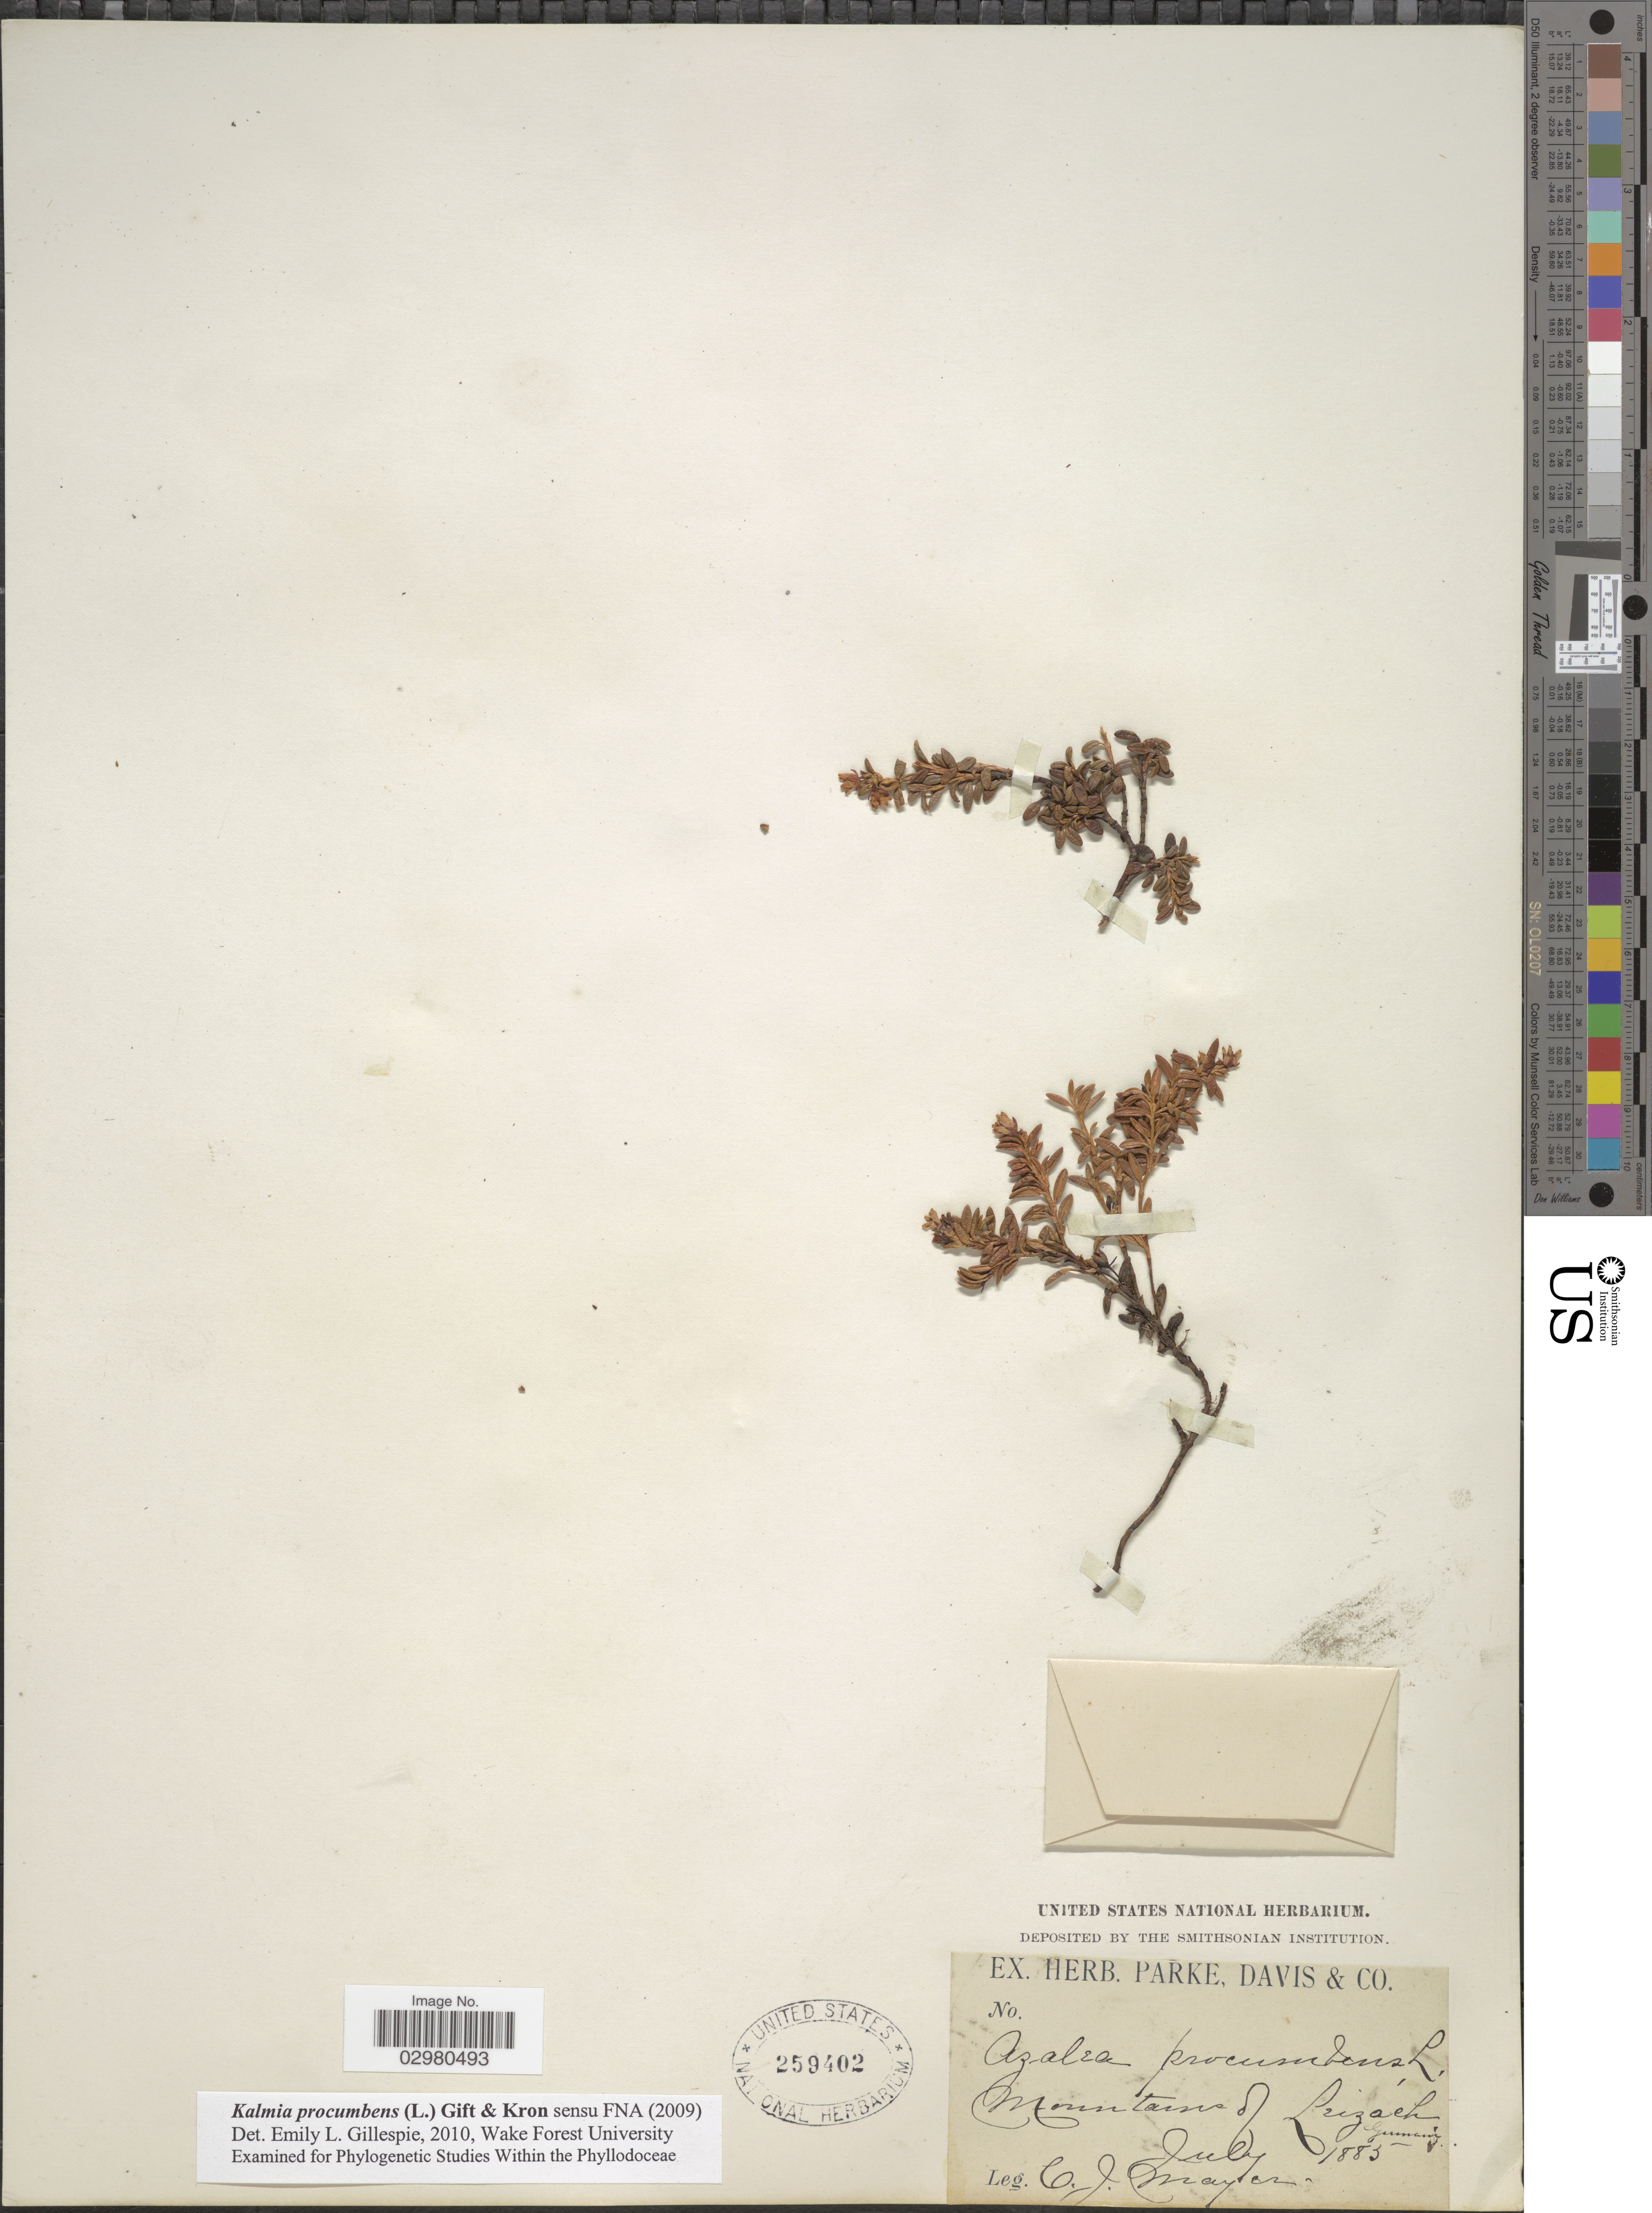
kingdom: Plantae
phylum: Tracheophyta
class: Magnoliopsida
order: Ericales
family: Ericaceae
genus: Loiseleuria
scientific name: Loiseleuria procumbens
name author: (L.) Desv.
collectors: C. Mayer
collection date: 1885-07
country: Germany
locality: Mountains of Leizach [interpreted].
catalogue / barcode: US 259402